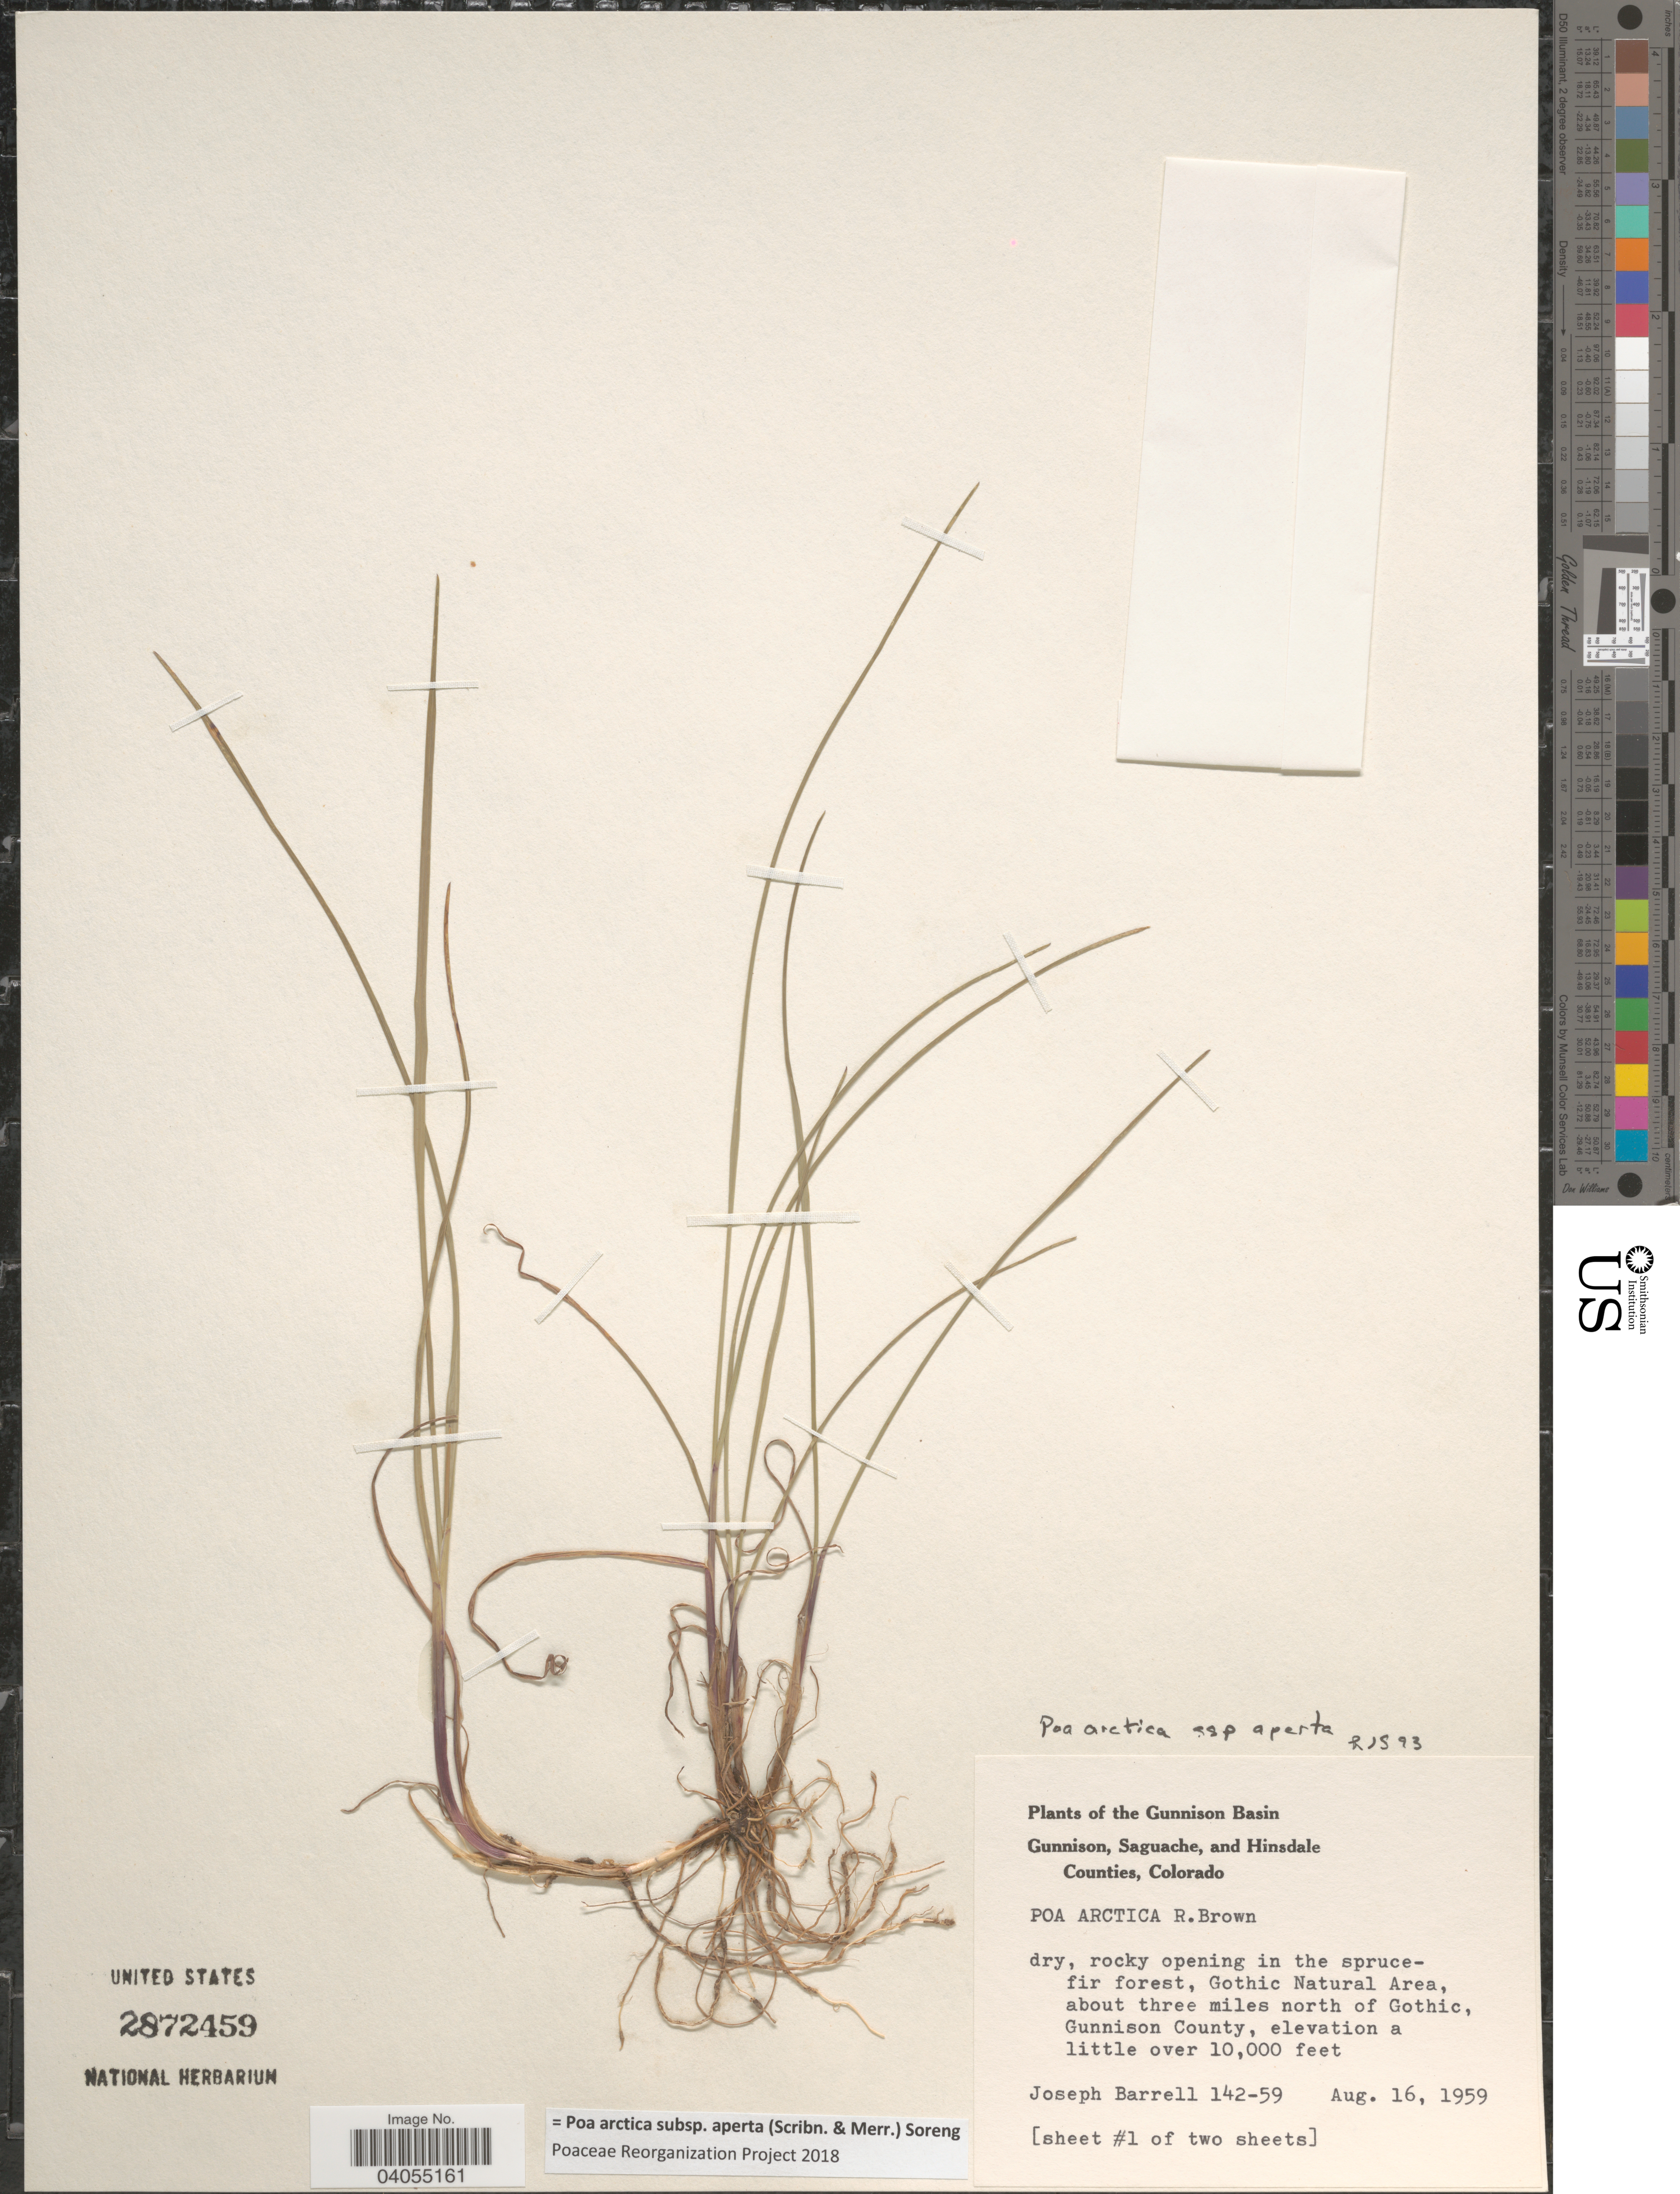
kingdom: Plantae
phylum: Tracheophyta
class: Liliopsida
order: Poales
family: Poaceae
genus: Poa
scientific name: Poa arctica subsp. aperta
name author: (Scribn. & Merr.) Soreng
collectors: J. Barrell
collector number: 142-59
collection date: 1959-08-16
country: United States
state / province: Colorado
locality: Gunnison Basin. Gothic Natural Area, about three miles north of Gothic, Gunnison County.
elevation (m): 3048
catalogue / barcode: US 2872459